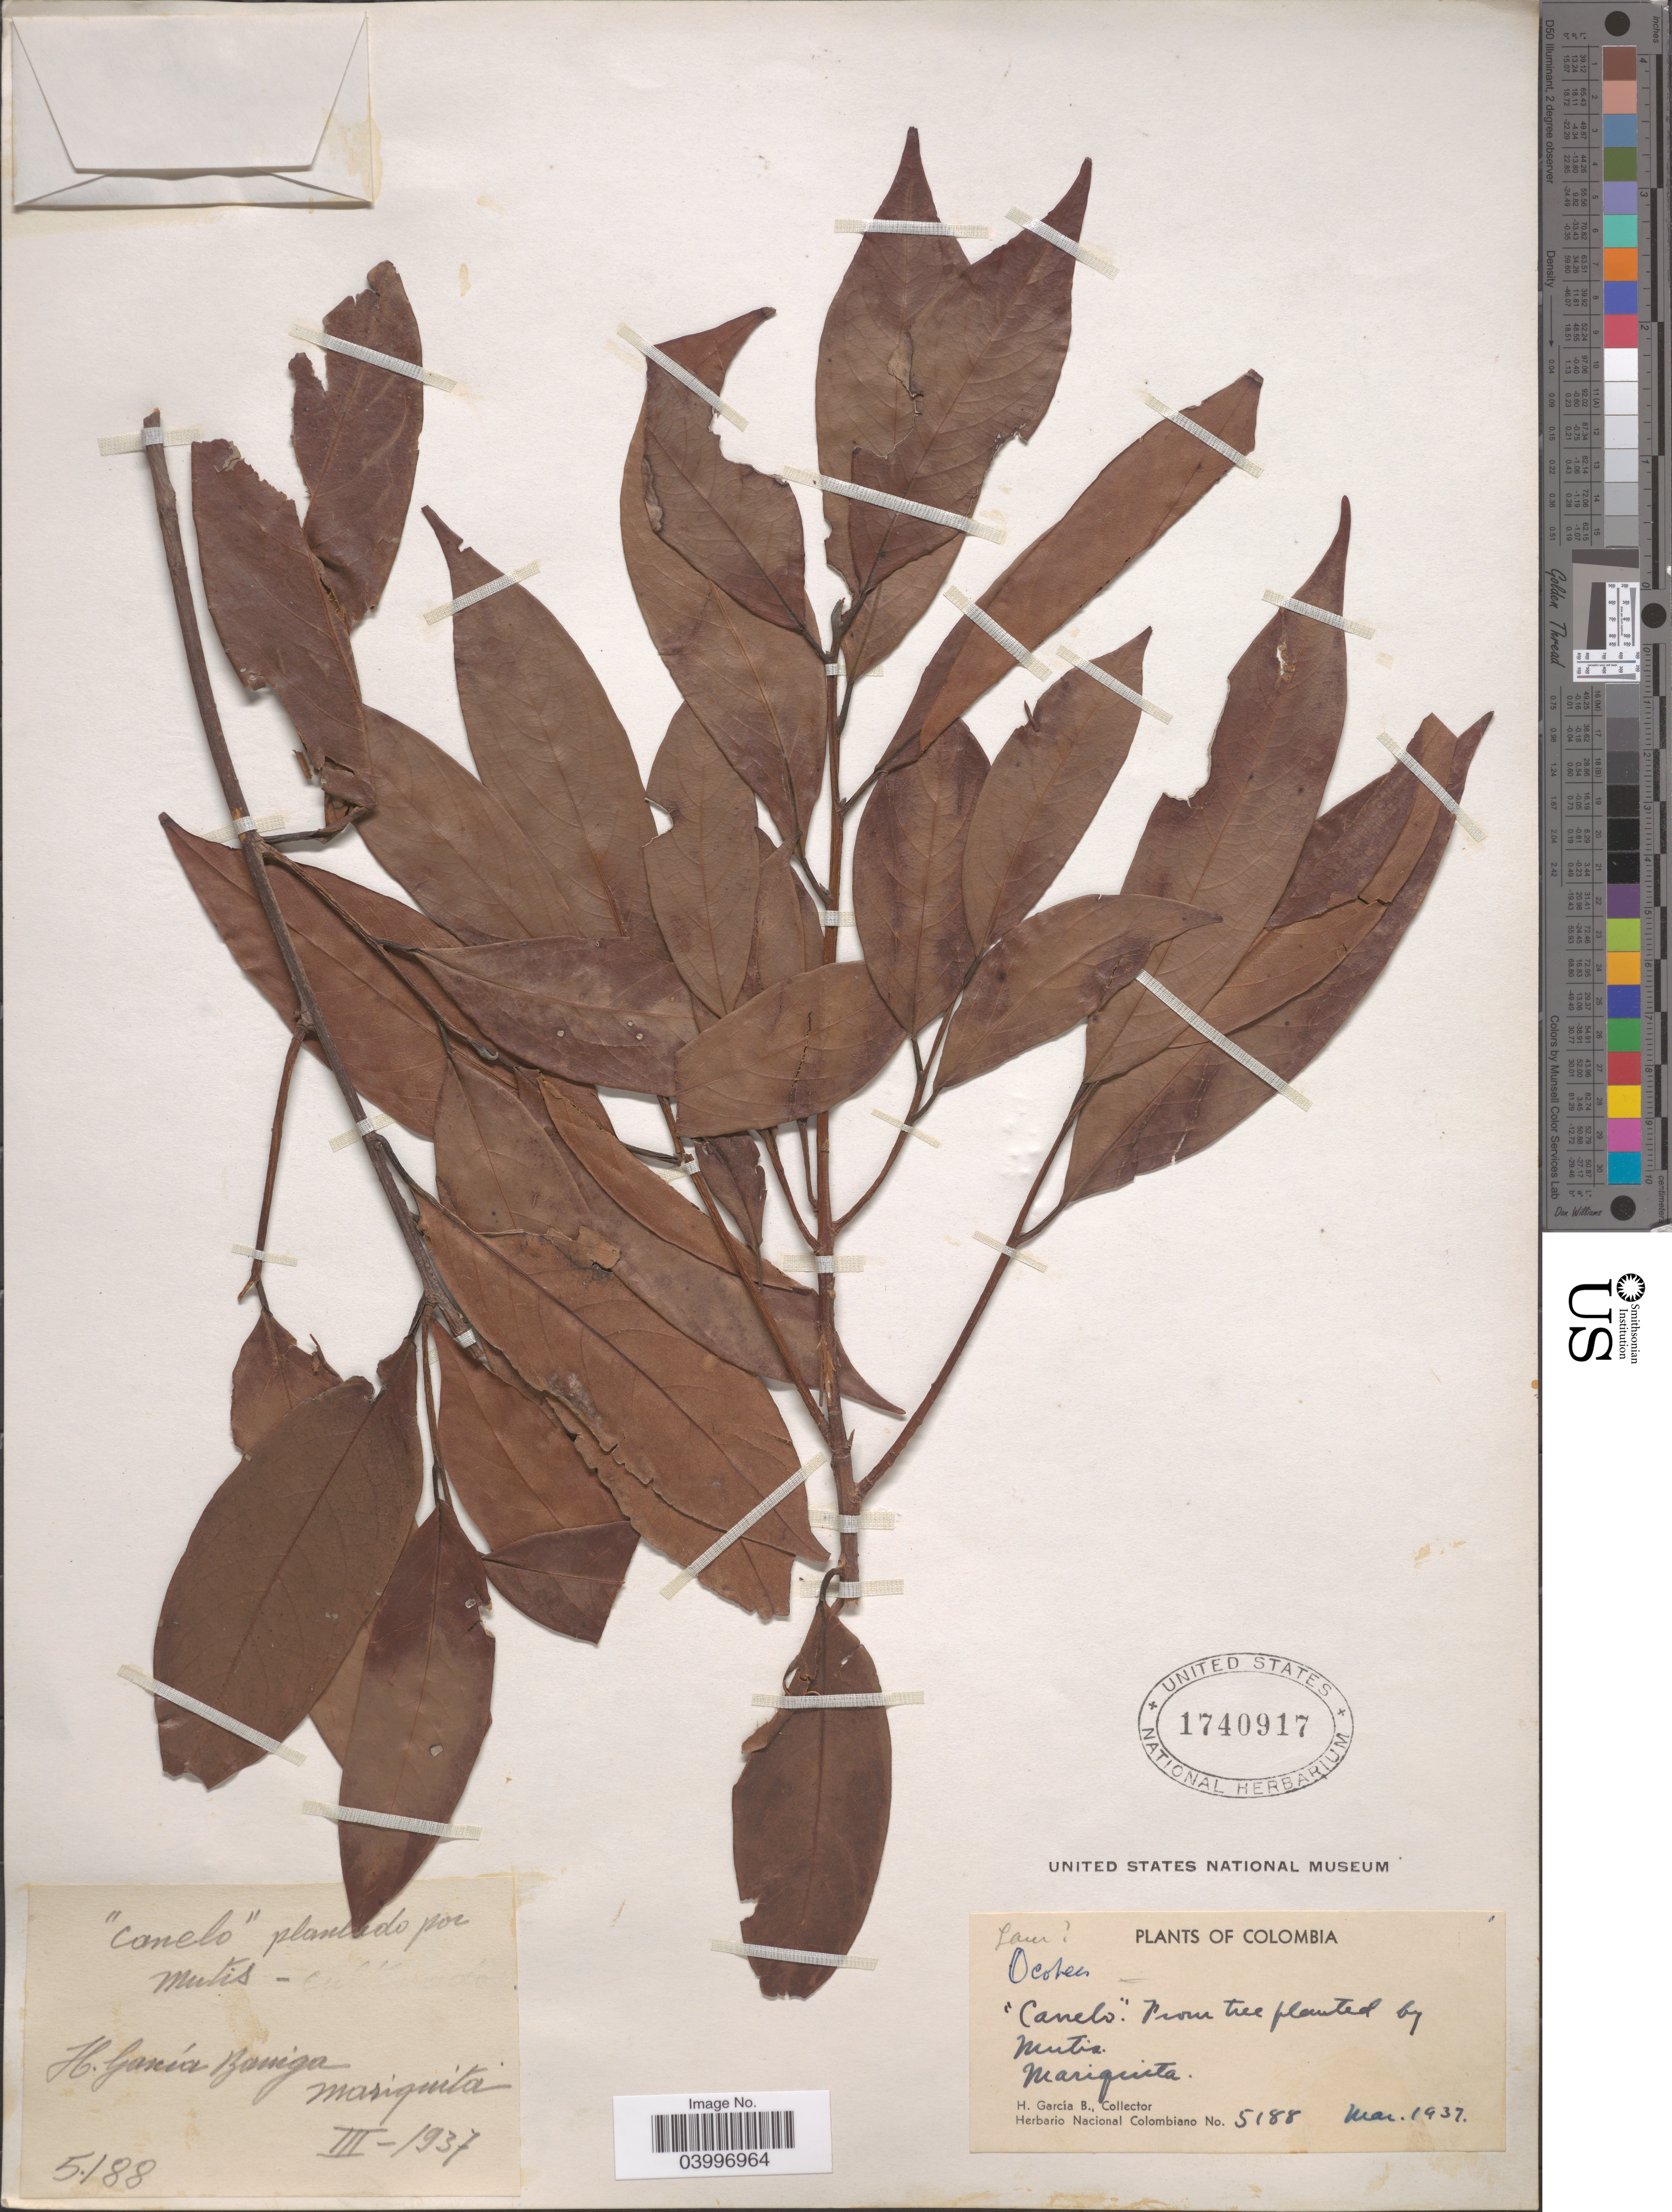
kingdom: Plantae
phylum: Tracheophyta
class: Magnoliopsida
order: Laurales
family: Lauraceae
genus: Ocotea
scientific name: Ocotea sp.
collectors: H. García B.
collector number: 5188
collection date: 1937-03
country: Colombia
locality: Mariquita.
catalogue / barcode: US 1740917